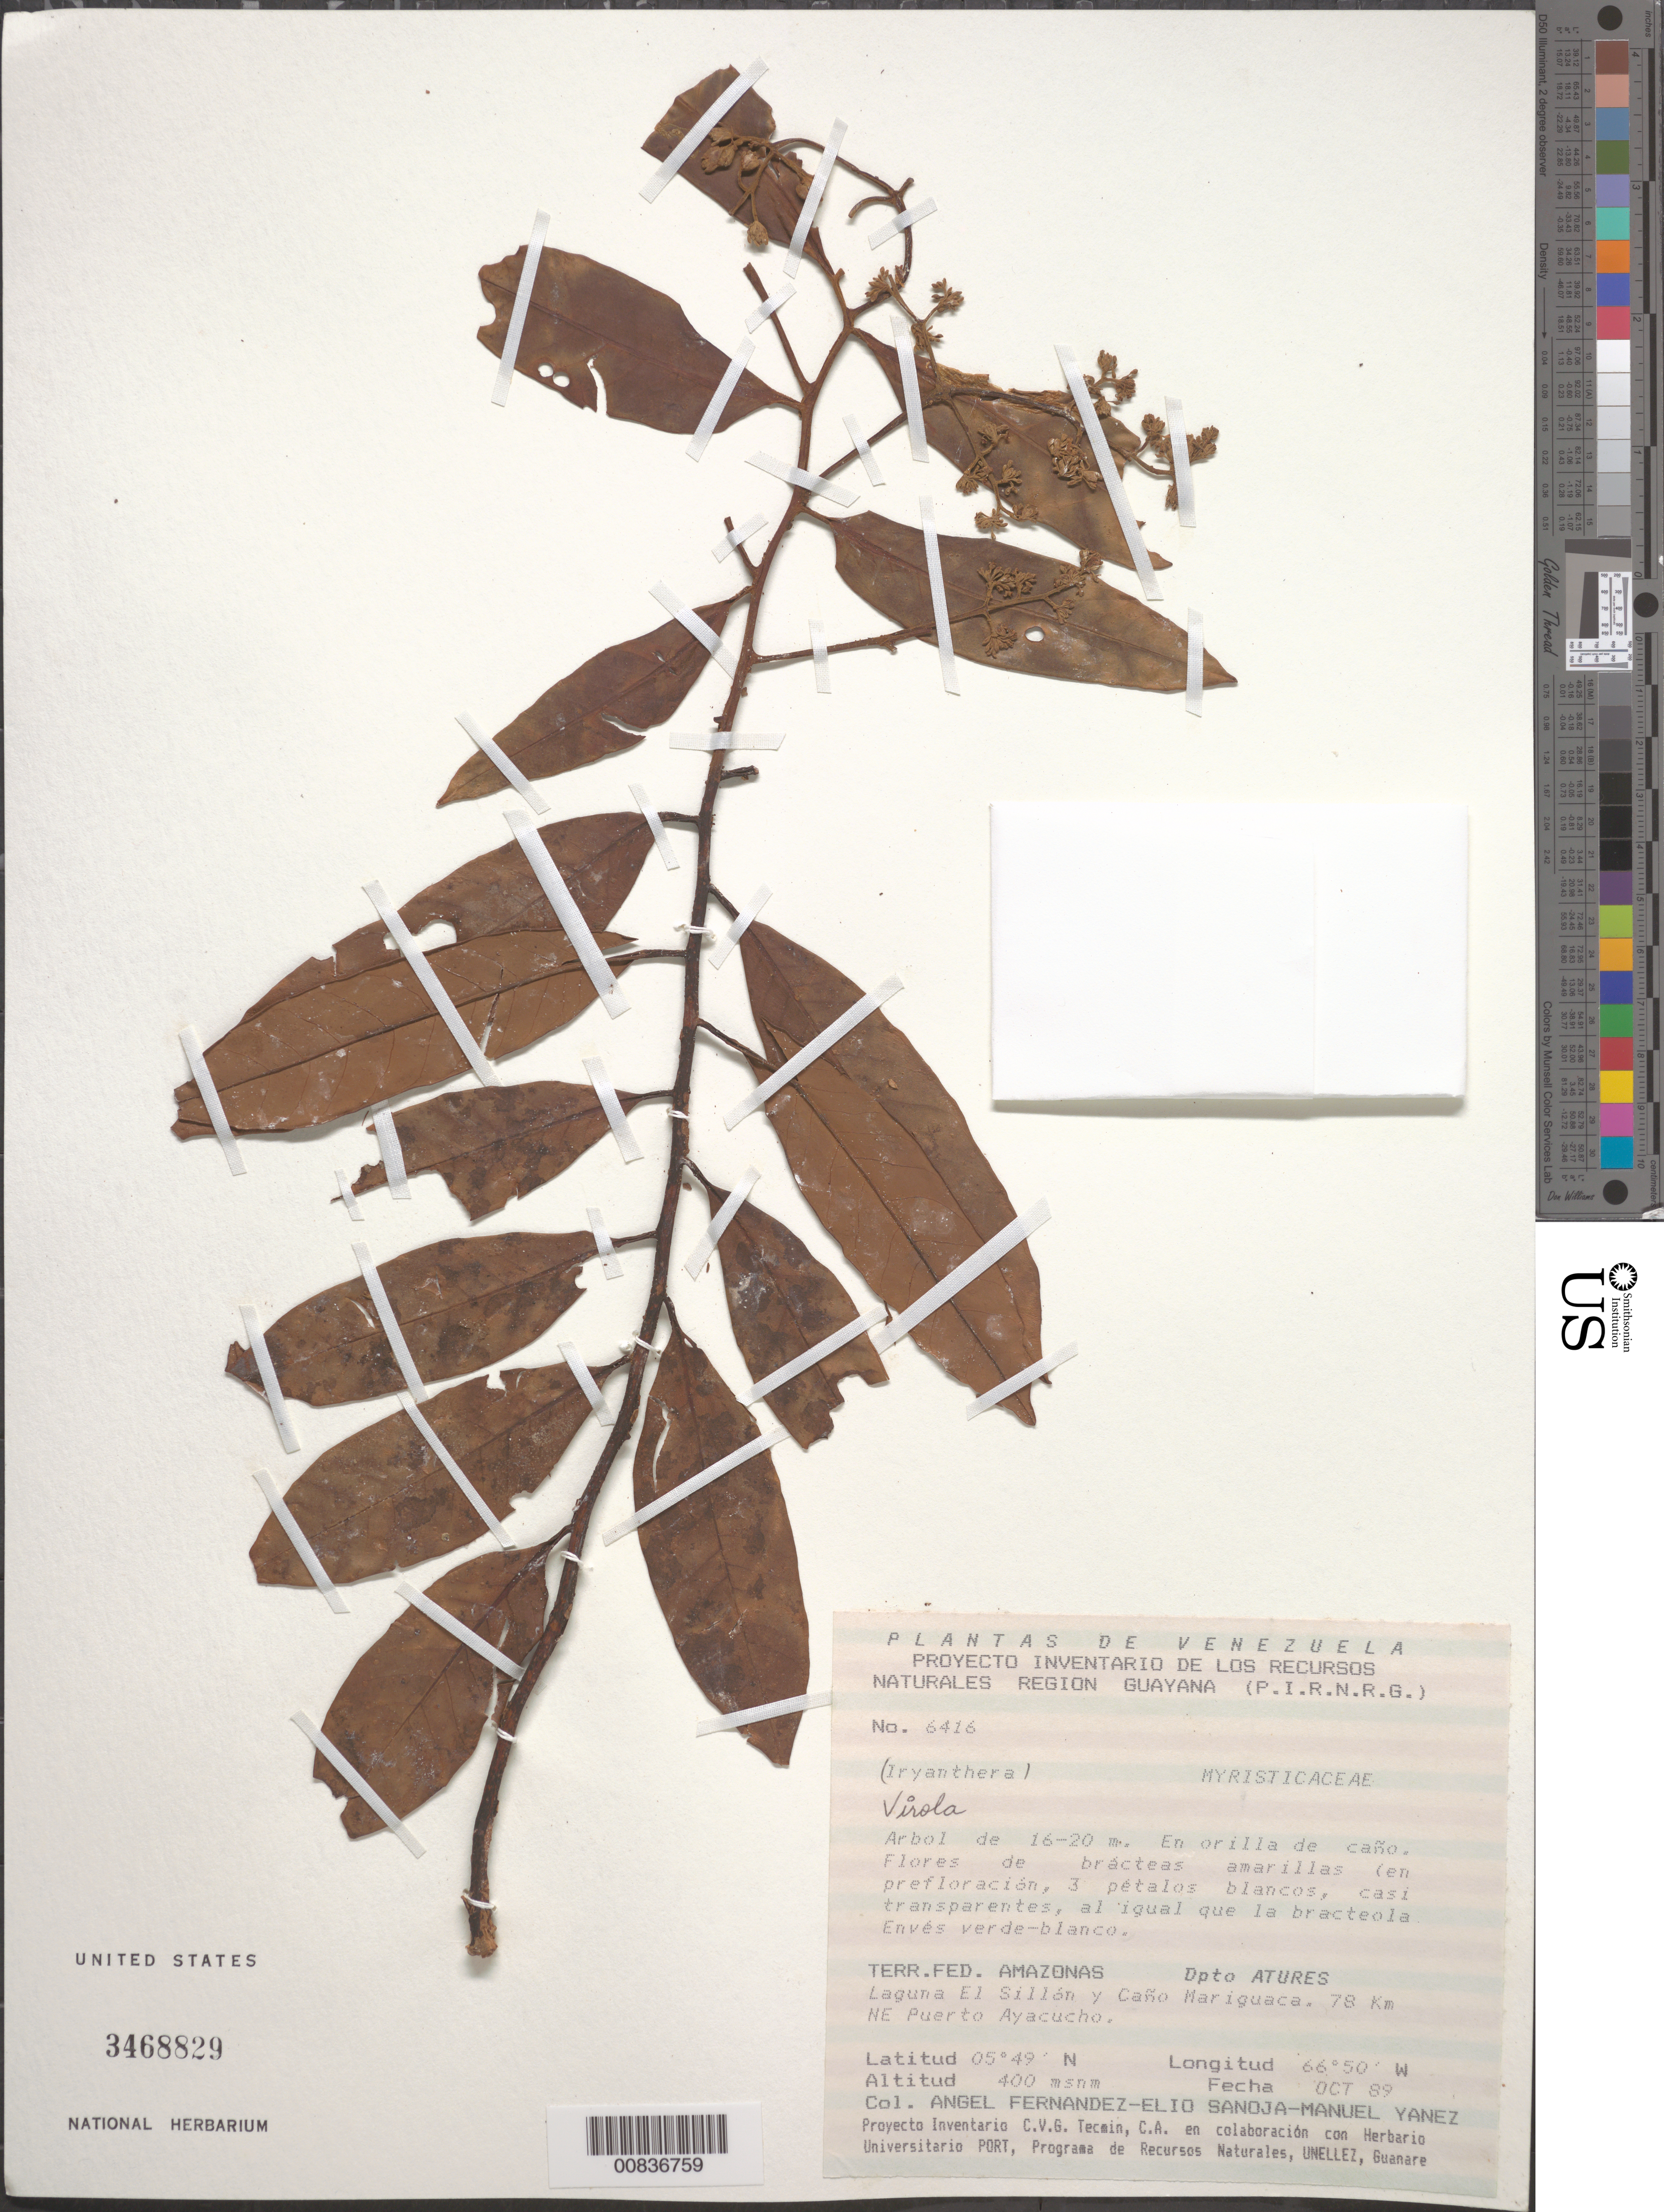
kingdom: Plantae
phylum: Tracheophyta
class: Magnoliopsida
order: Magnoliales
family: Myristicaceae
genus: Virola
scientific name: Virola sp.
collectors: A. Fernández, E. Sanoja & M. Yanez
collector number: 6416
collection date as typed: Oct-89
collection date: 1989-10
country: Venezuela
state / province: Amazonas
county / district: Atures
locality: Laguna el Sillón y Caño Mariguaca, 78 km NE Puerto Ayacucho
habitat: Orilla de caño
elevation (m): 400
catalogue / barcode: US 3468829